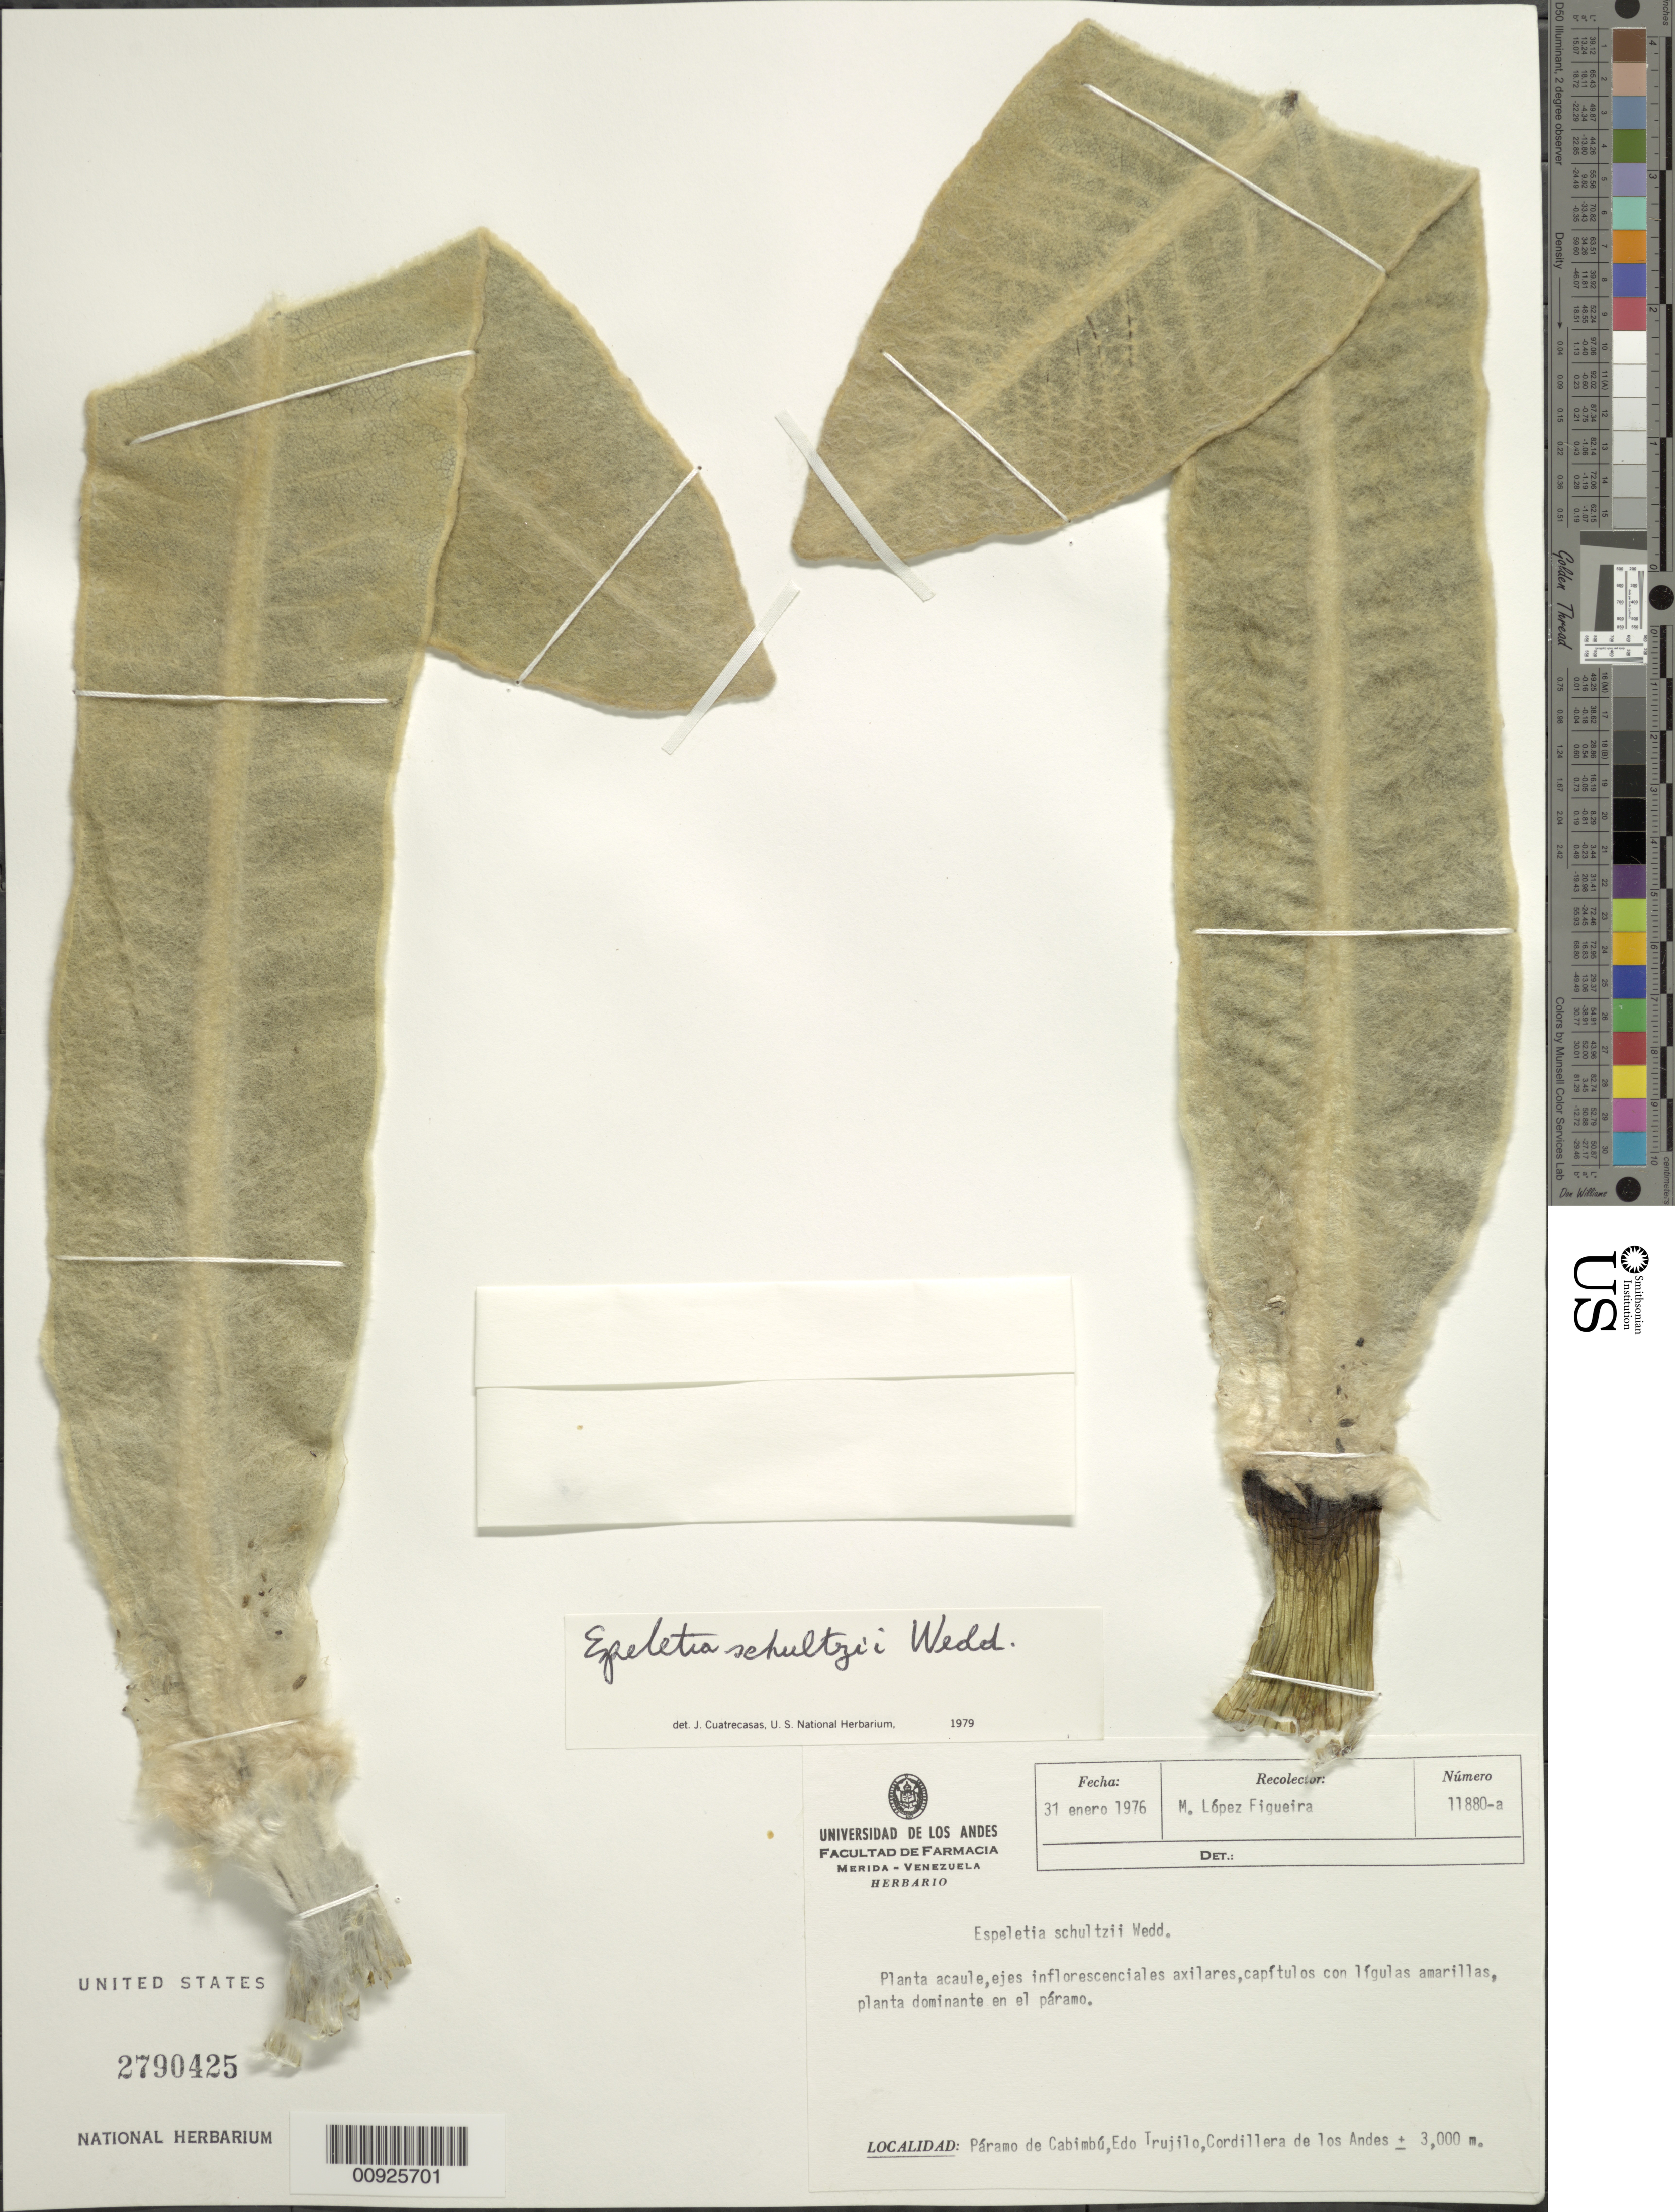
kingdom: Plantae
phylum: Tracheophyta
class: Magnoliopsida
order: Asterales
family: Asteraceae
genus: Espeletia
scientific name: Espeletia schultzii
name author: Wedd.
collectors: M. López Figueiras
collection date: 1976-01-31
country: Venezuela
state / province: Trujillo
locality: P. de Cabimbú. Páramo de Cabimbú, Cordillera de los Andes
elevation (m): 3000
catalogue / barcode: US 2790424